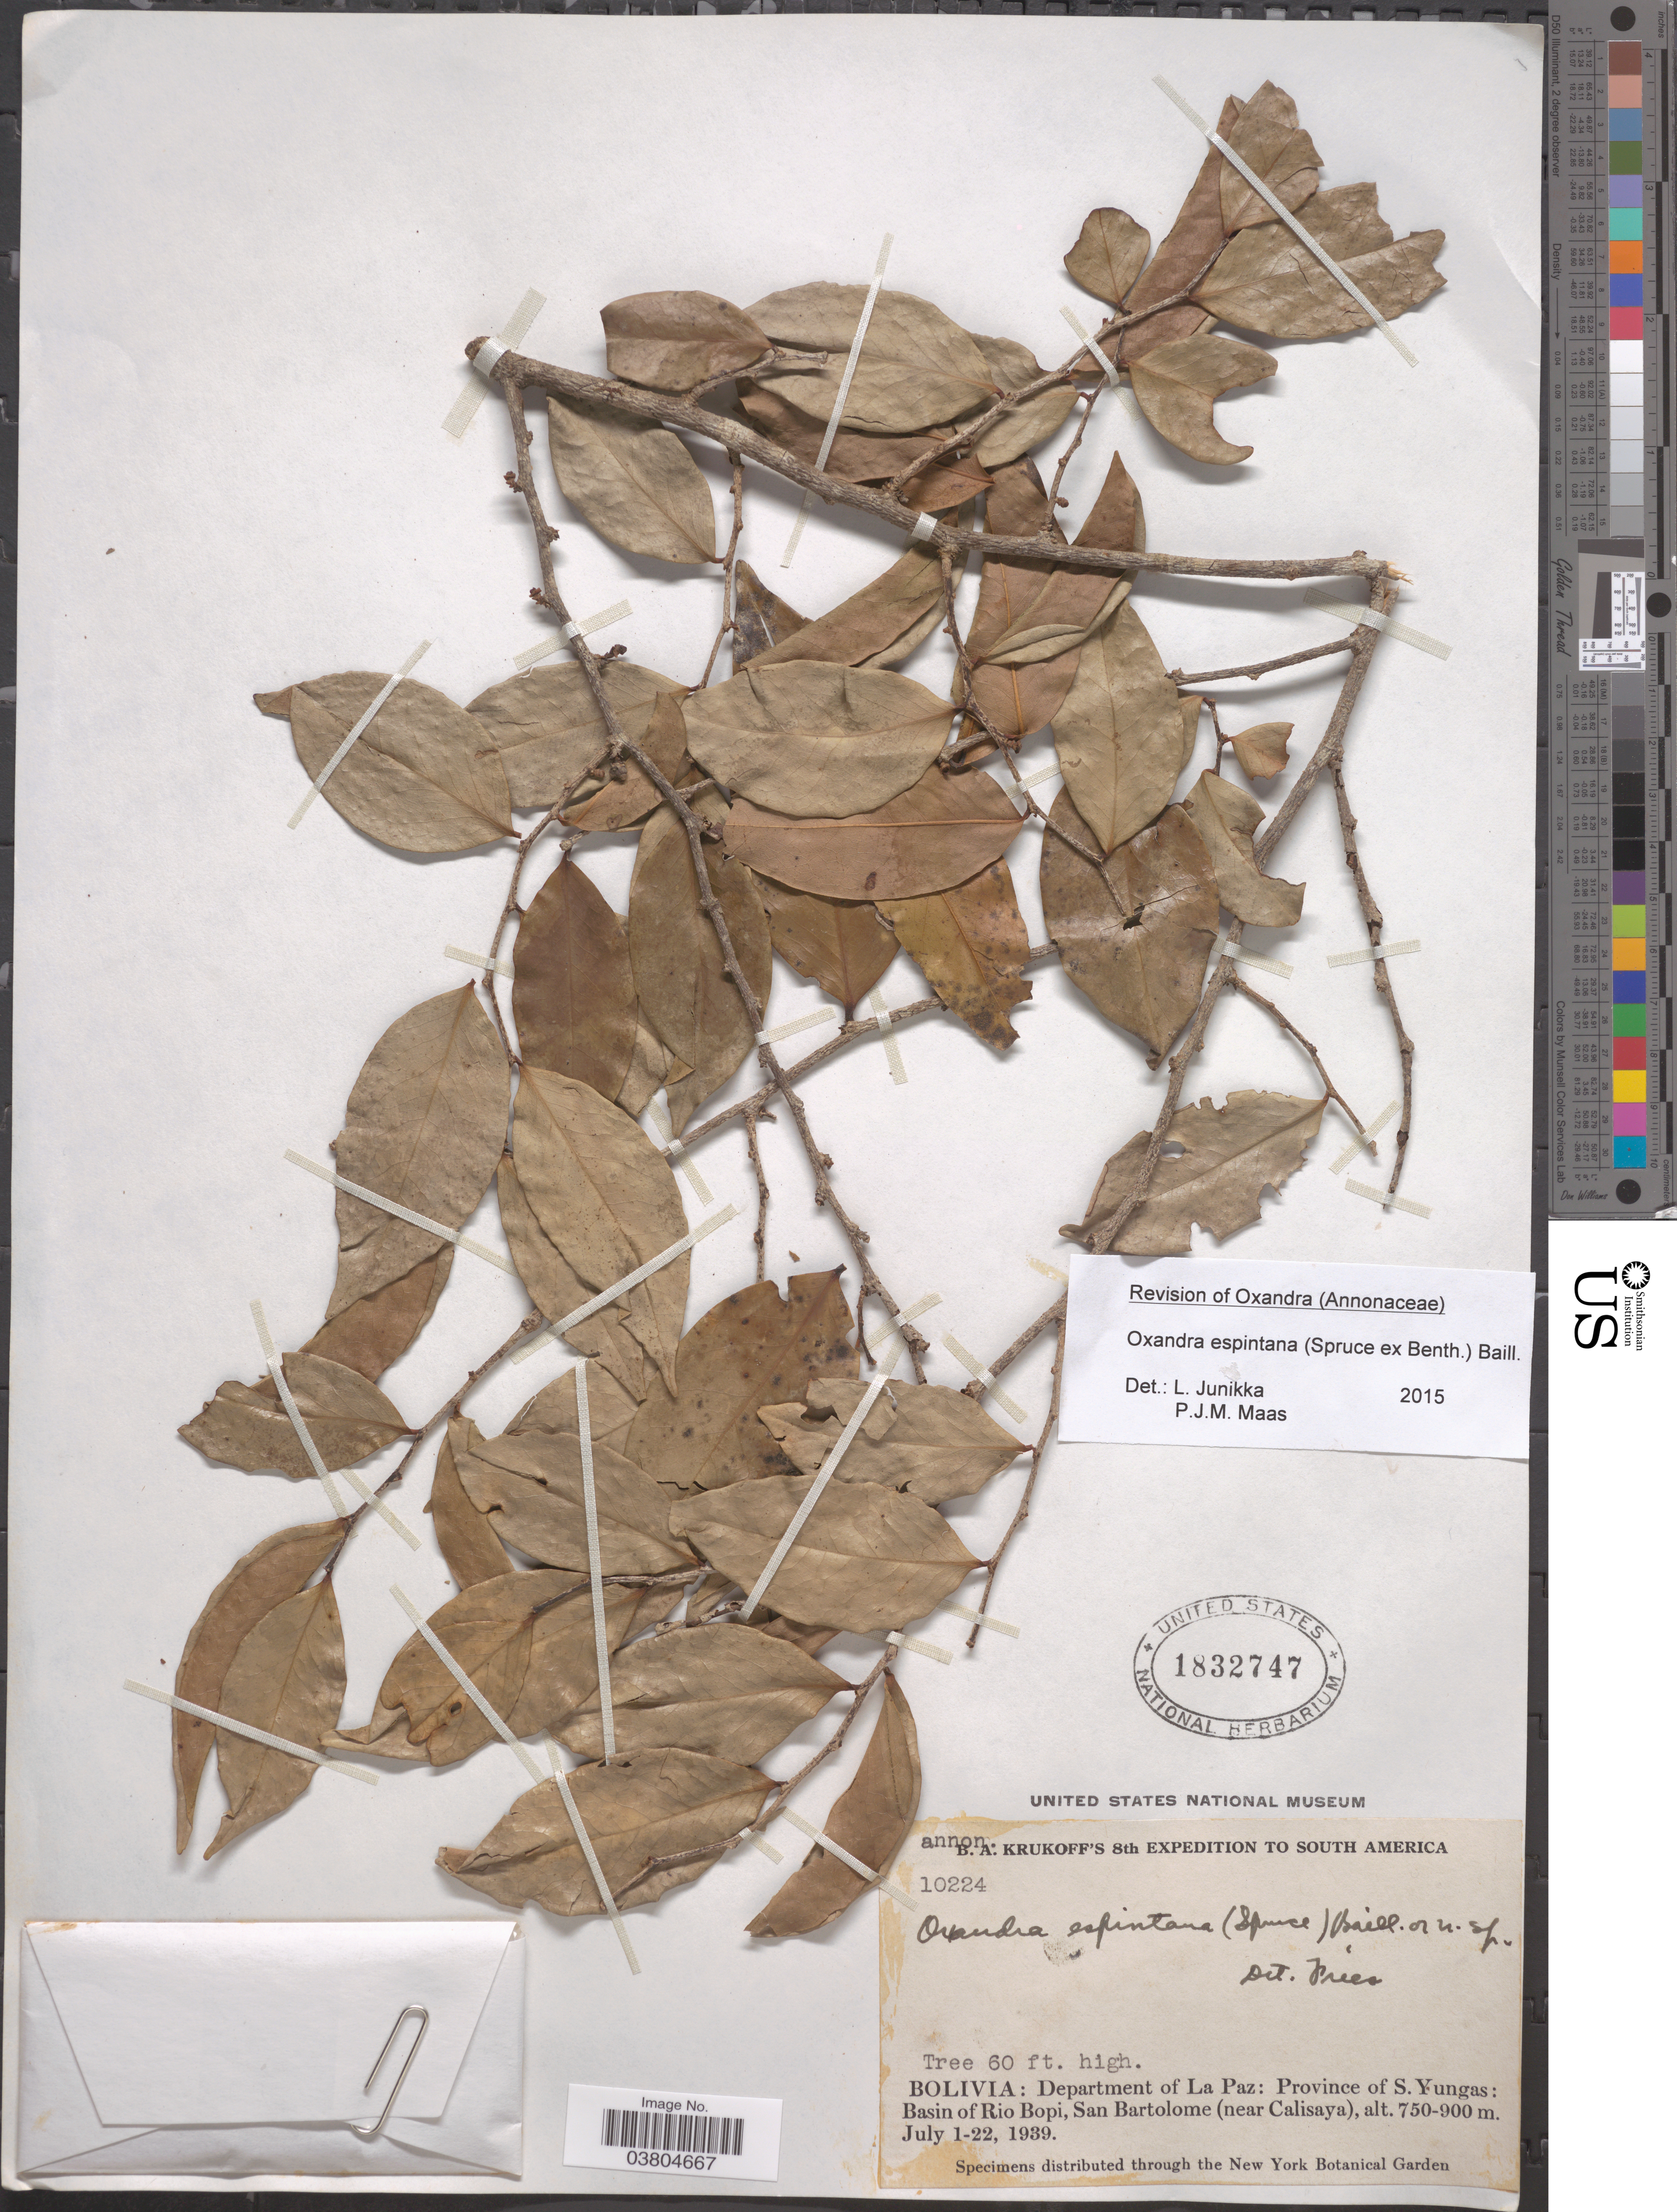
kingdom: Plantae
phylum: Tracheophyta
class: Magnoliopsida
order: Magnoliales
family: Annonaceae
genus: Oxandra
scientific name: Oxandra espintana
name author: (Spruce ex Benth.) Baill.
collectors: B. A. Krukoff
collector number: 10224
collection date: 1939-07-01/1939-07-22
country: Bolivia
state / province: La Paz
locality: Department of La Paz: Province of S. Yungas: Basin of Rio Bopi, San Bartolome (near Calisaya).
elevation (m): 750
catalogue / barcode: US 1832747